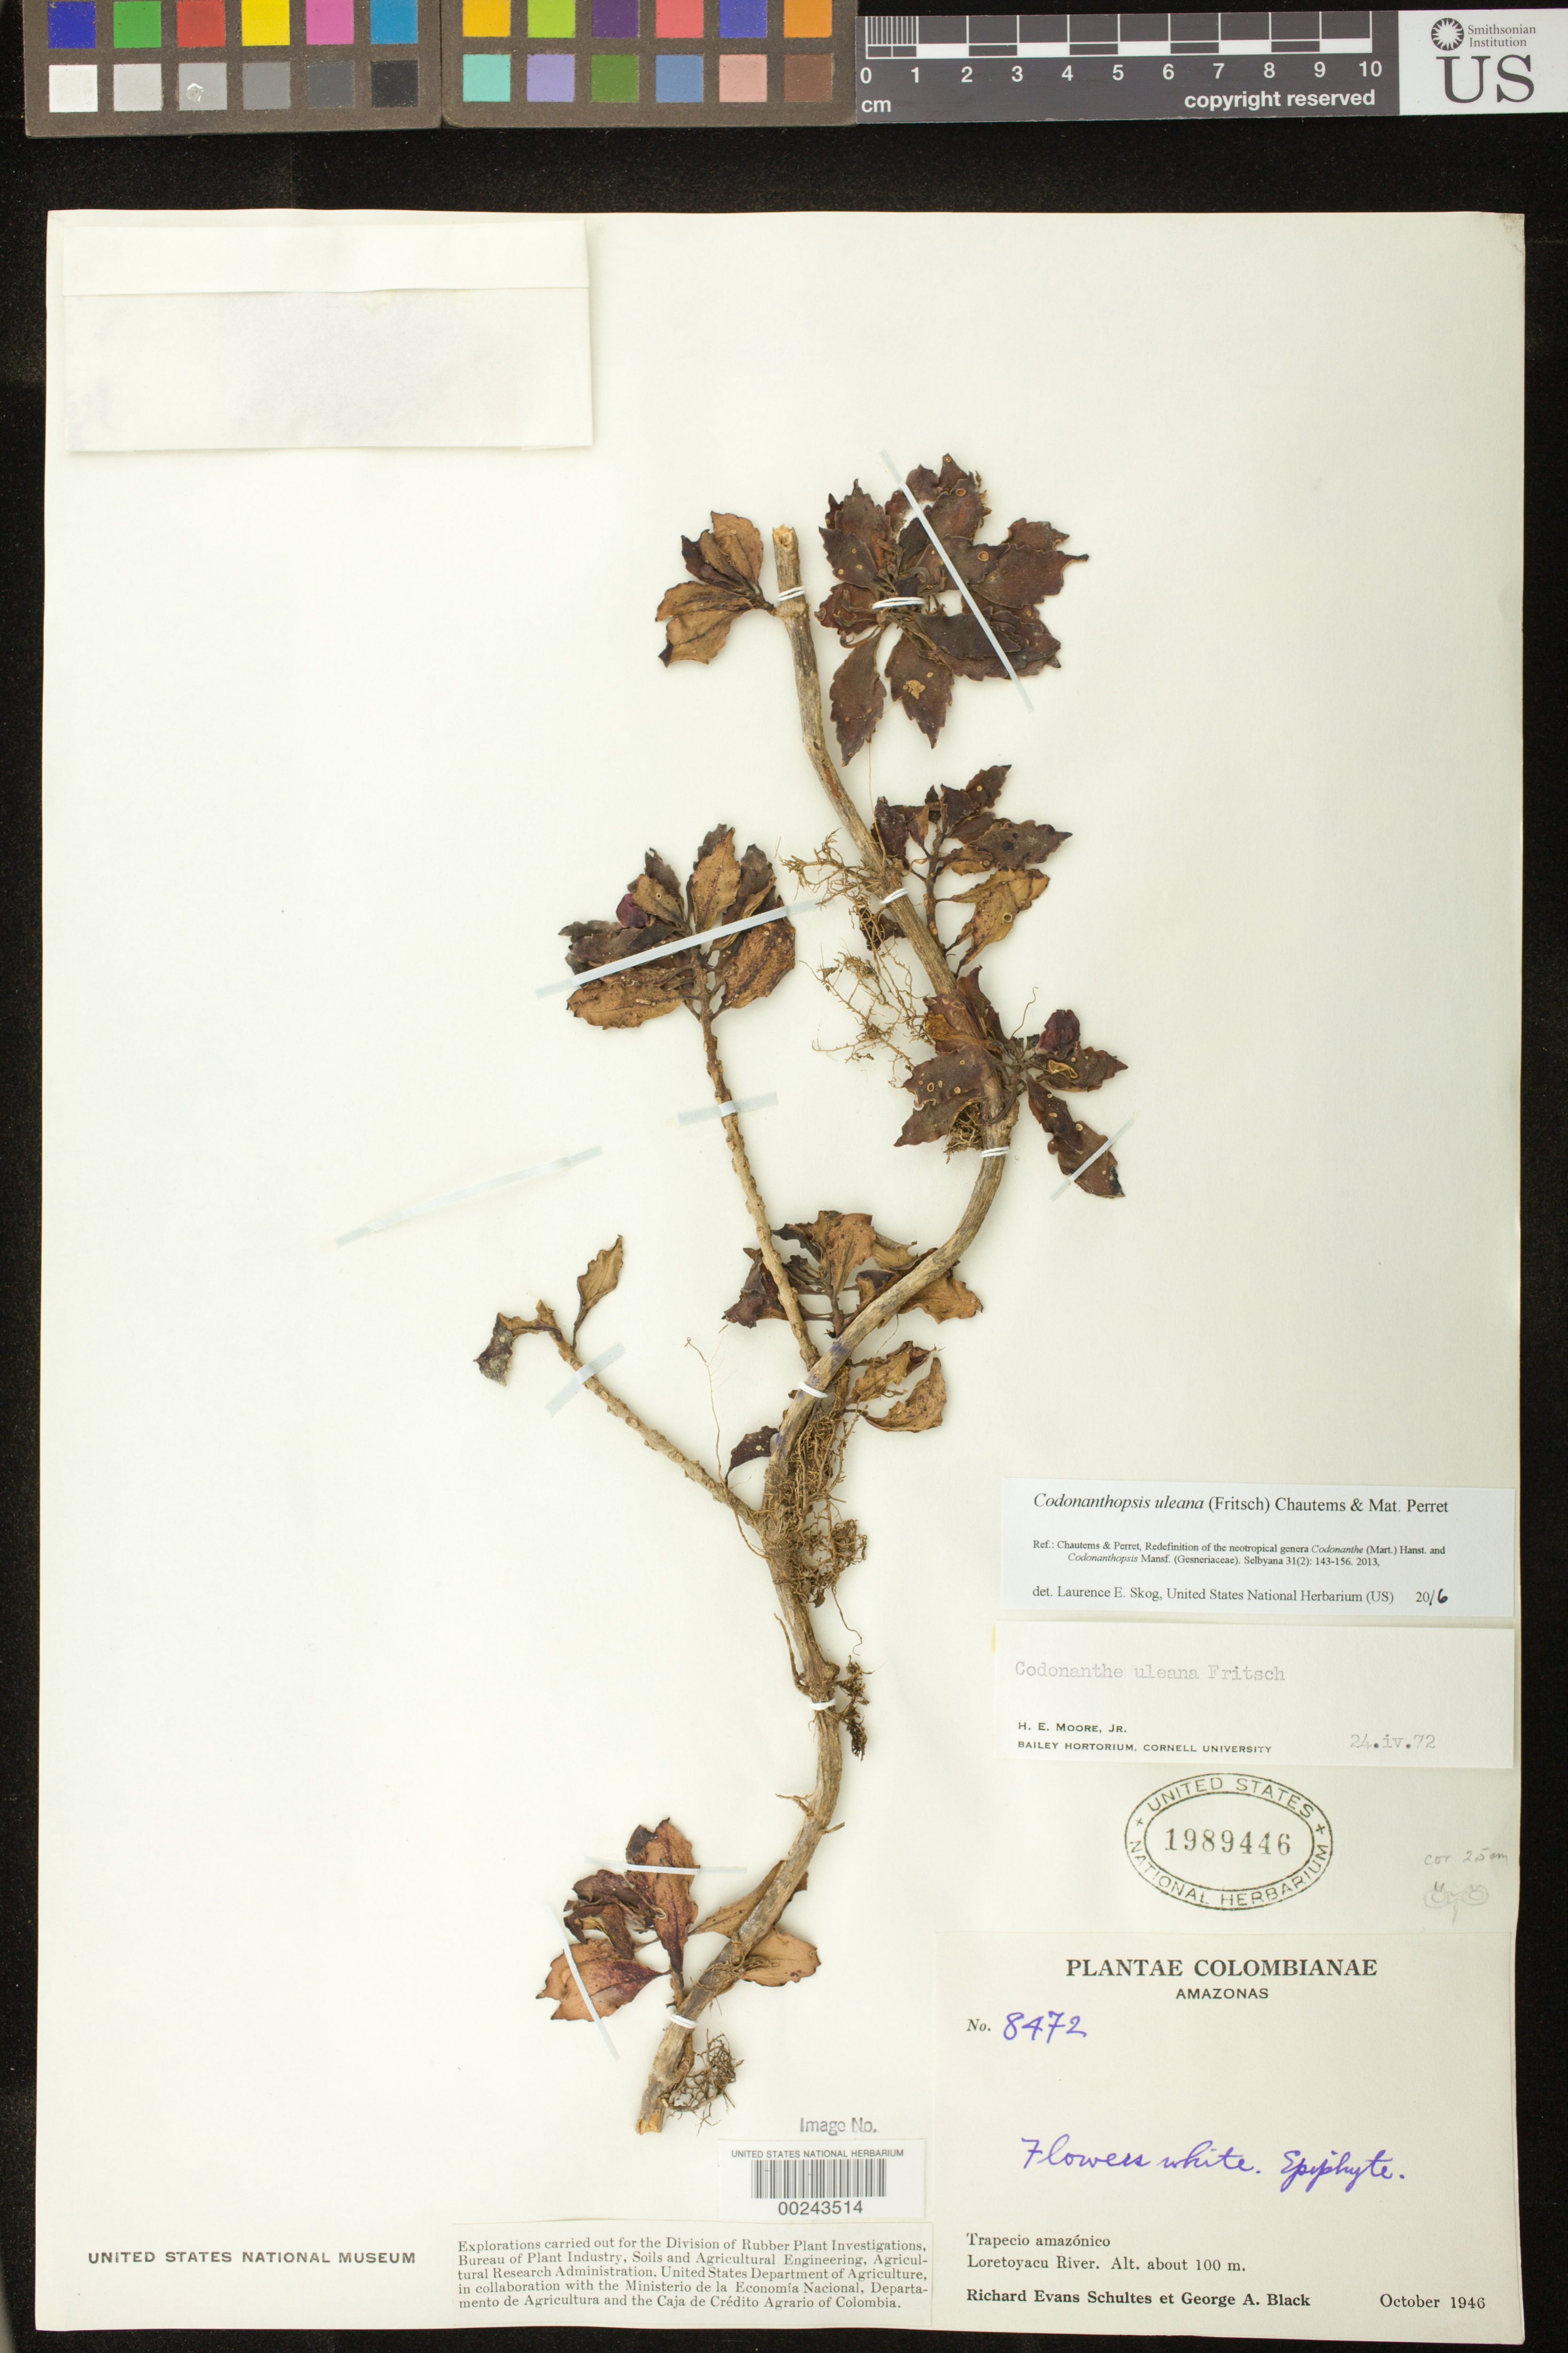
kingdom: Plantae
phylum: Tracheophyta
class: Magnoliopsida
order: Lamiales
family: Gesneriaceae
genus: Codonanthopsis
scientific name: Codonanthopsis uleana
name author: (Fritsch) Chautems & Mat.Perret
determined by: Skog, Laurence E.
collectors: R. E. Schultes & G. A. Black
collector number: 8472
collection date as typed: Oct 1946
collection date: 1946-10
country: Colombia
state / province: Amazônas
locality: Trapecio Amazónico, Loretoyacu River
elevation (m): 100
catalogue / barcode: US 1989446